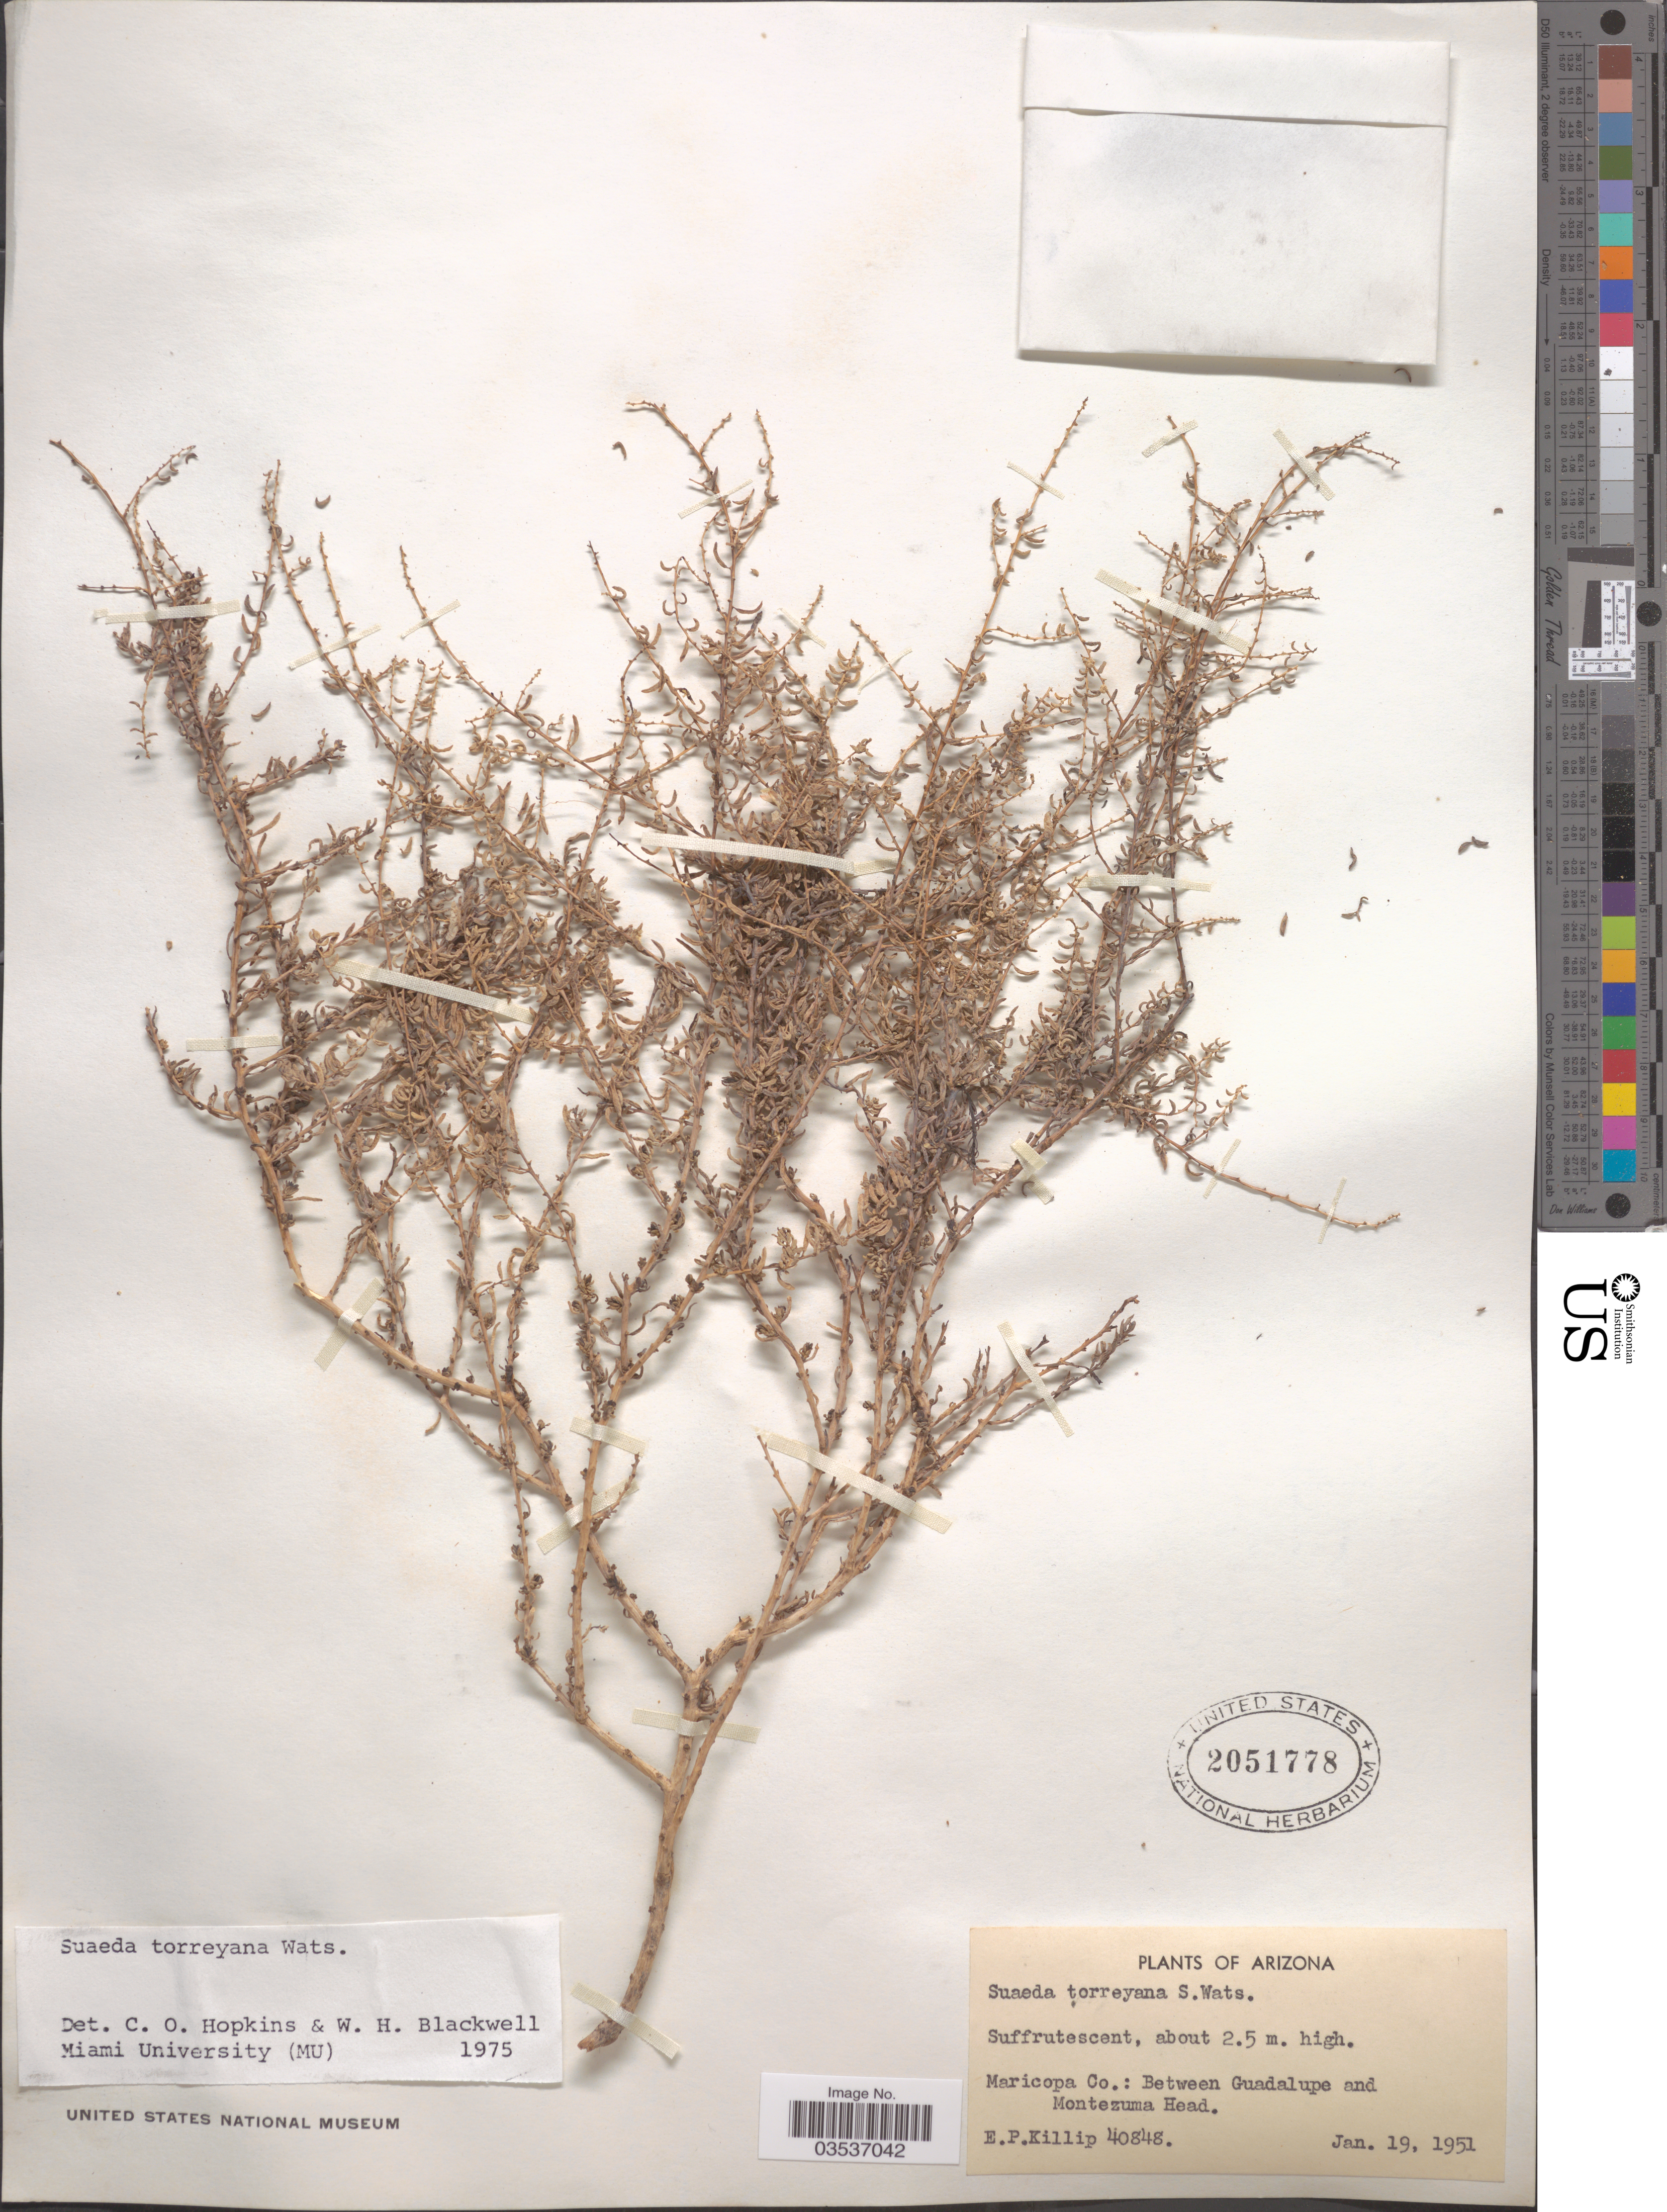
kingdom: Plantae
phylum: Tracheophyta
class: Magnoliopsida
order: Caryophyllales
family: Amaranthaceae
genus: Suaeda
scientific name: Suaeda torreyana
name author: S. Watson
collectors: E. P. Killip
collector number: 40848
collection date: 1951-01-19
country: United States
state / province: Arizona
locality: Maricopa Co.: Between Guadalupe and Montezuma Head.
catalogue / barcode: US 2051778